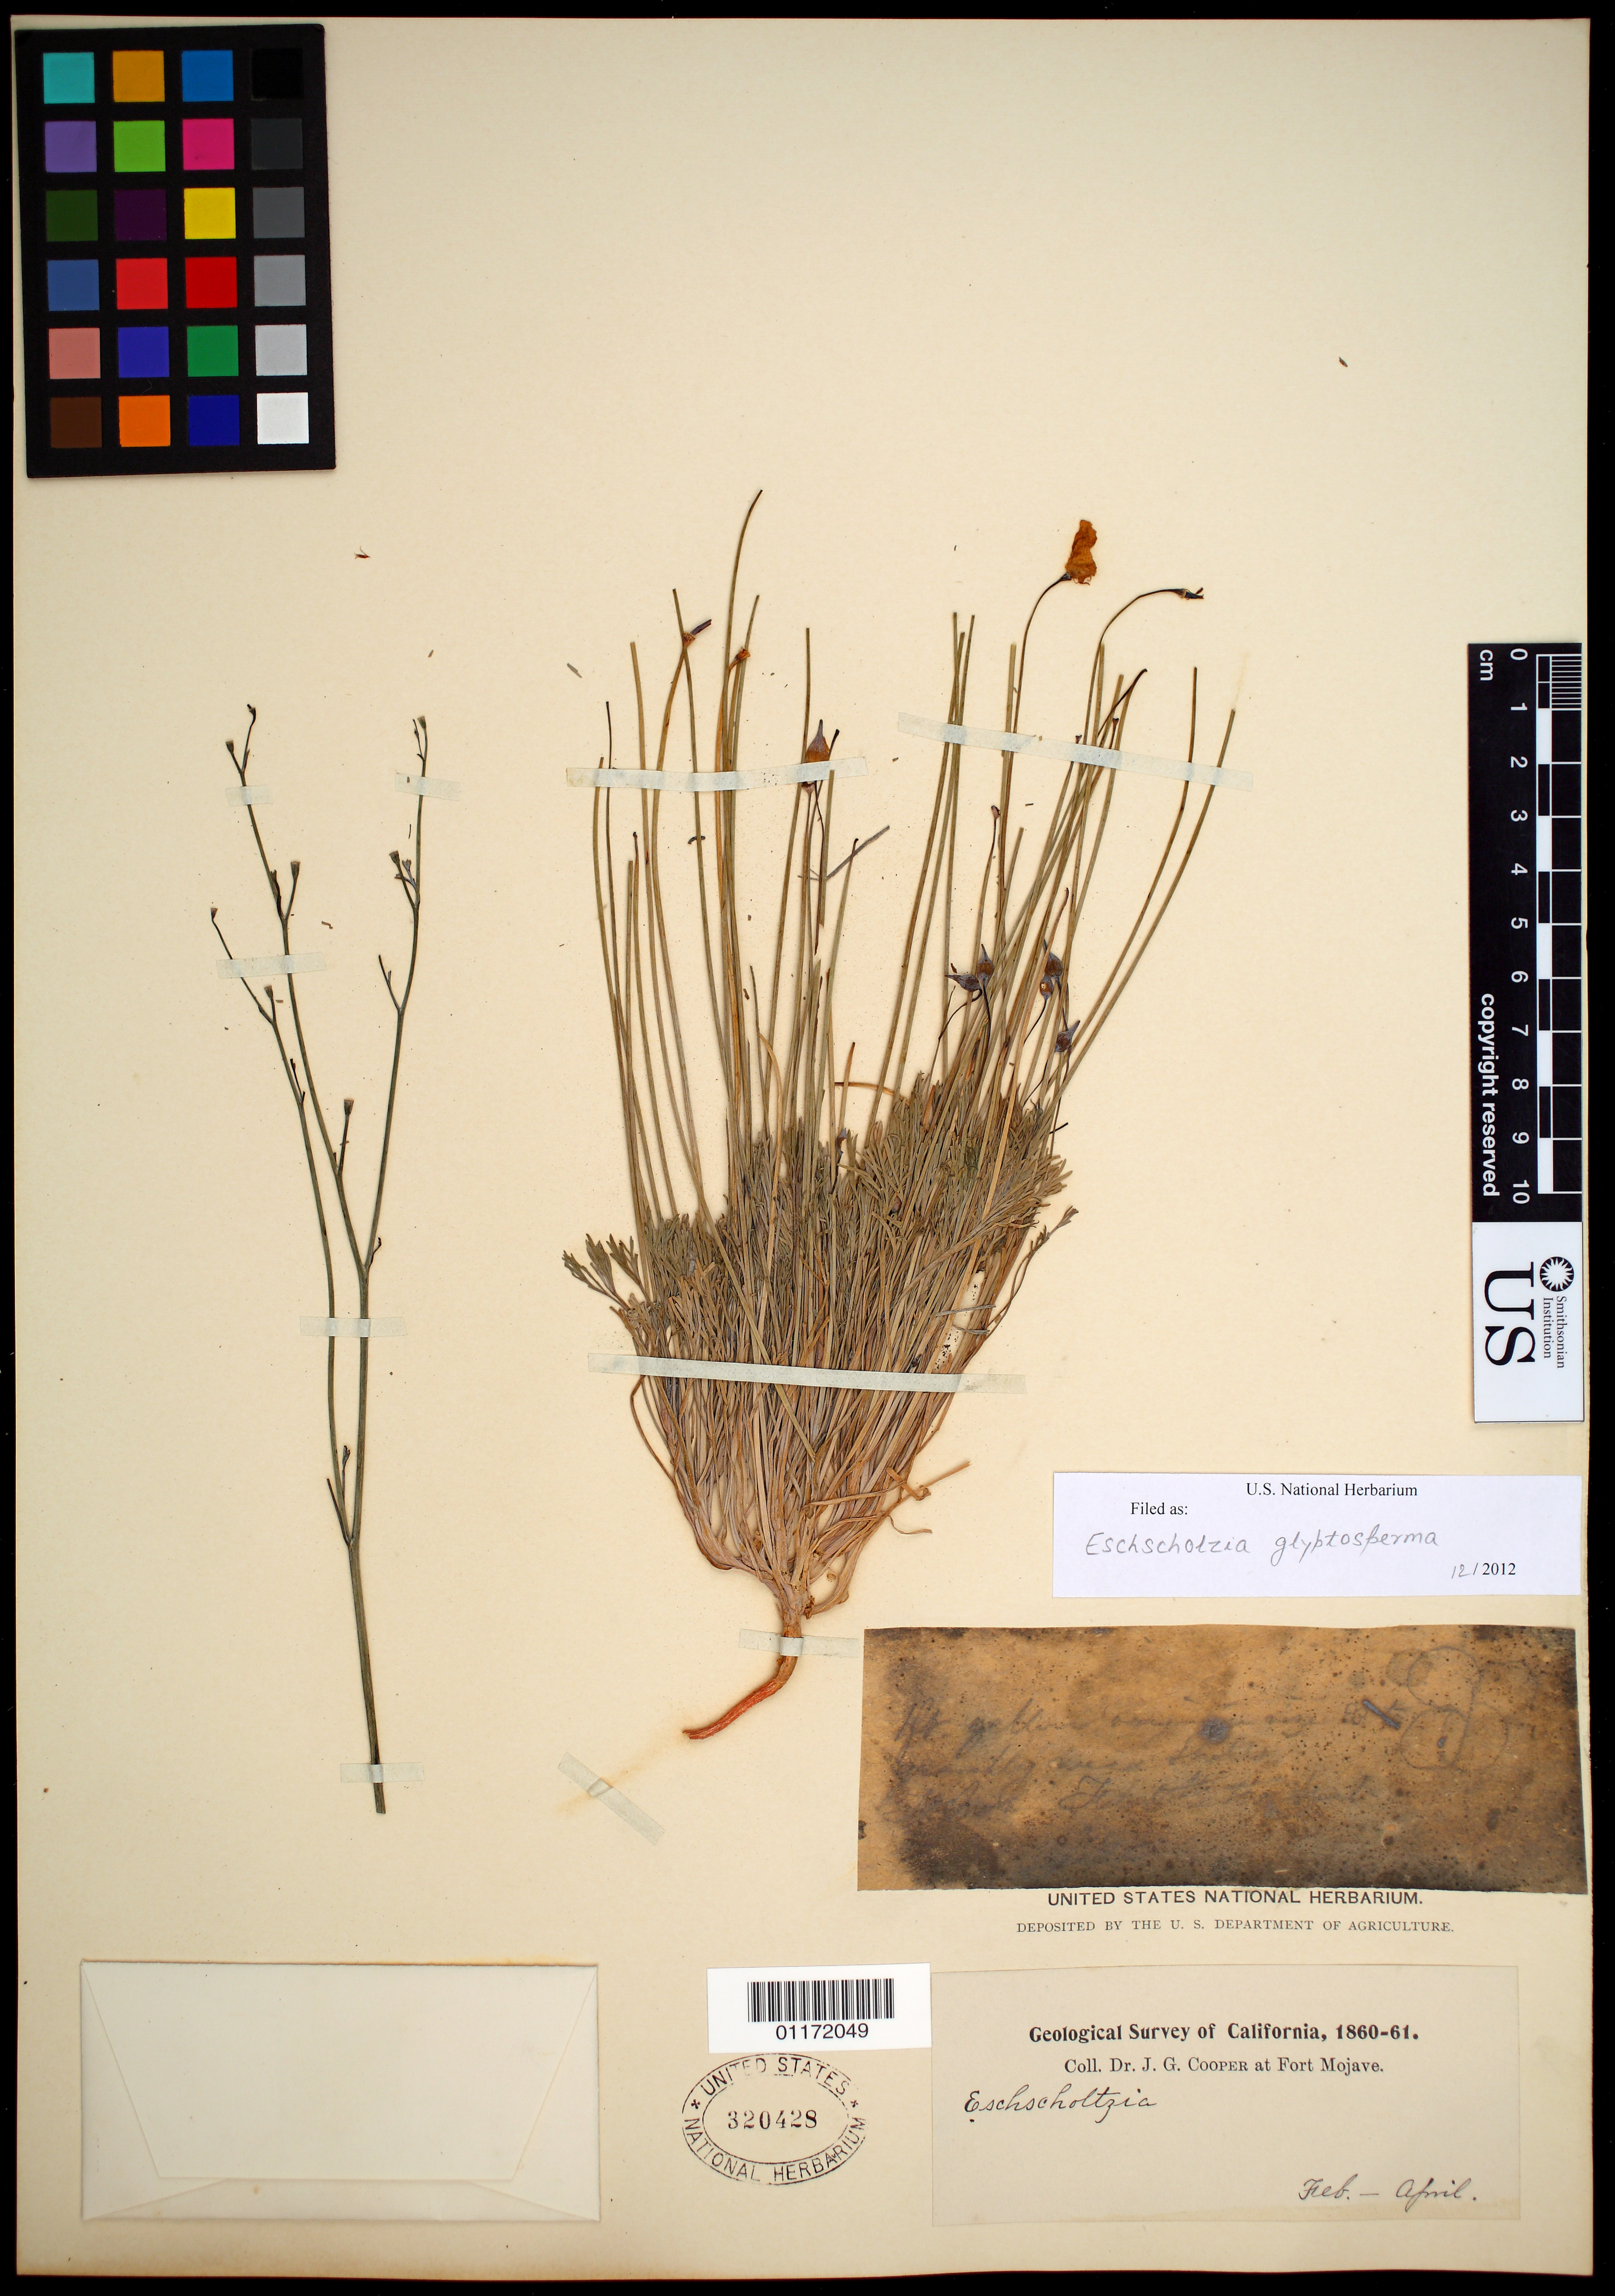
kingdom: Plantae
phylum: Tracheophyta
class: Magnoliopsida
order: Ranunculales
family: Papaveraceae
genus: Eschscholzia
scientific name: Eschscholzia glyptosperma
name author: Greene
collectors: J. G. Cooper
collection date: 1860-02/1861-04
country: United States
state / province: California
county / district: San Bernardino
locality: Fort Mojave.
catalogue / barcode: US 320428